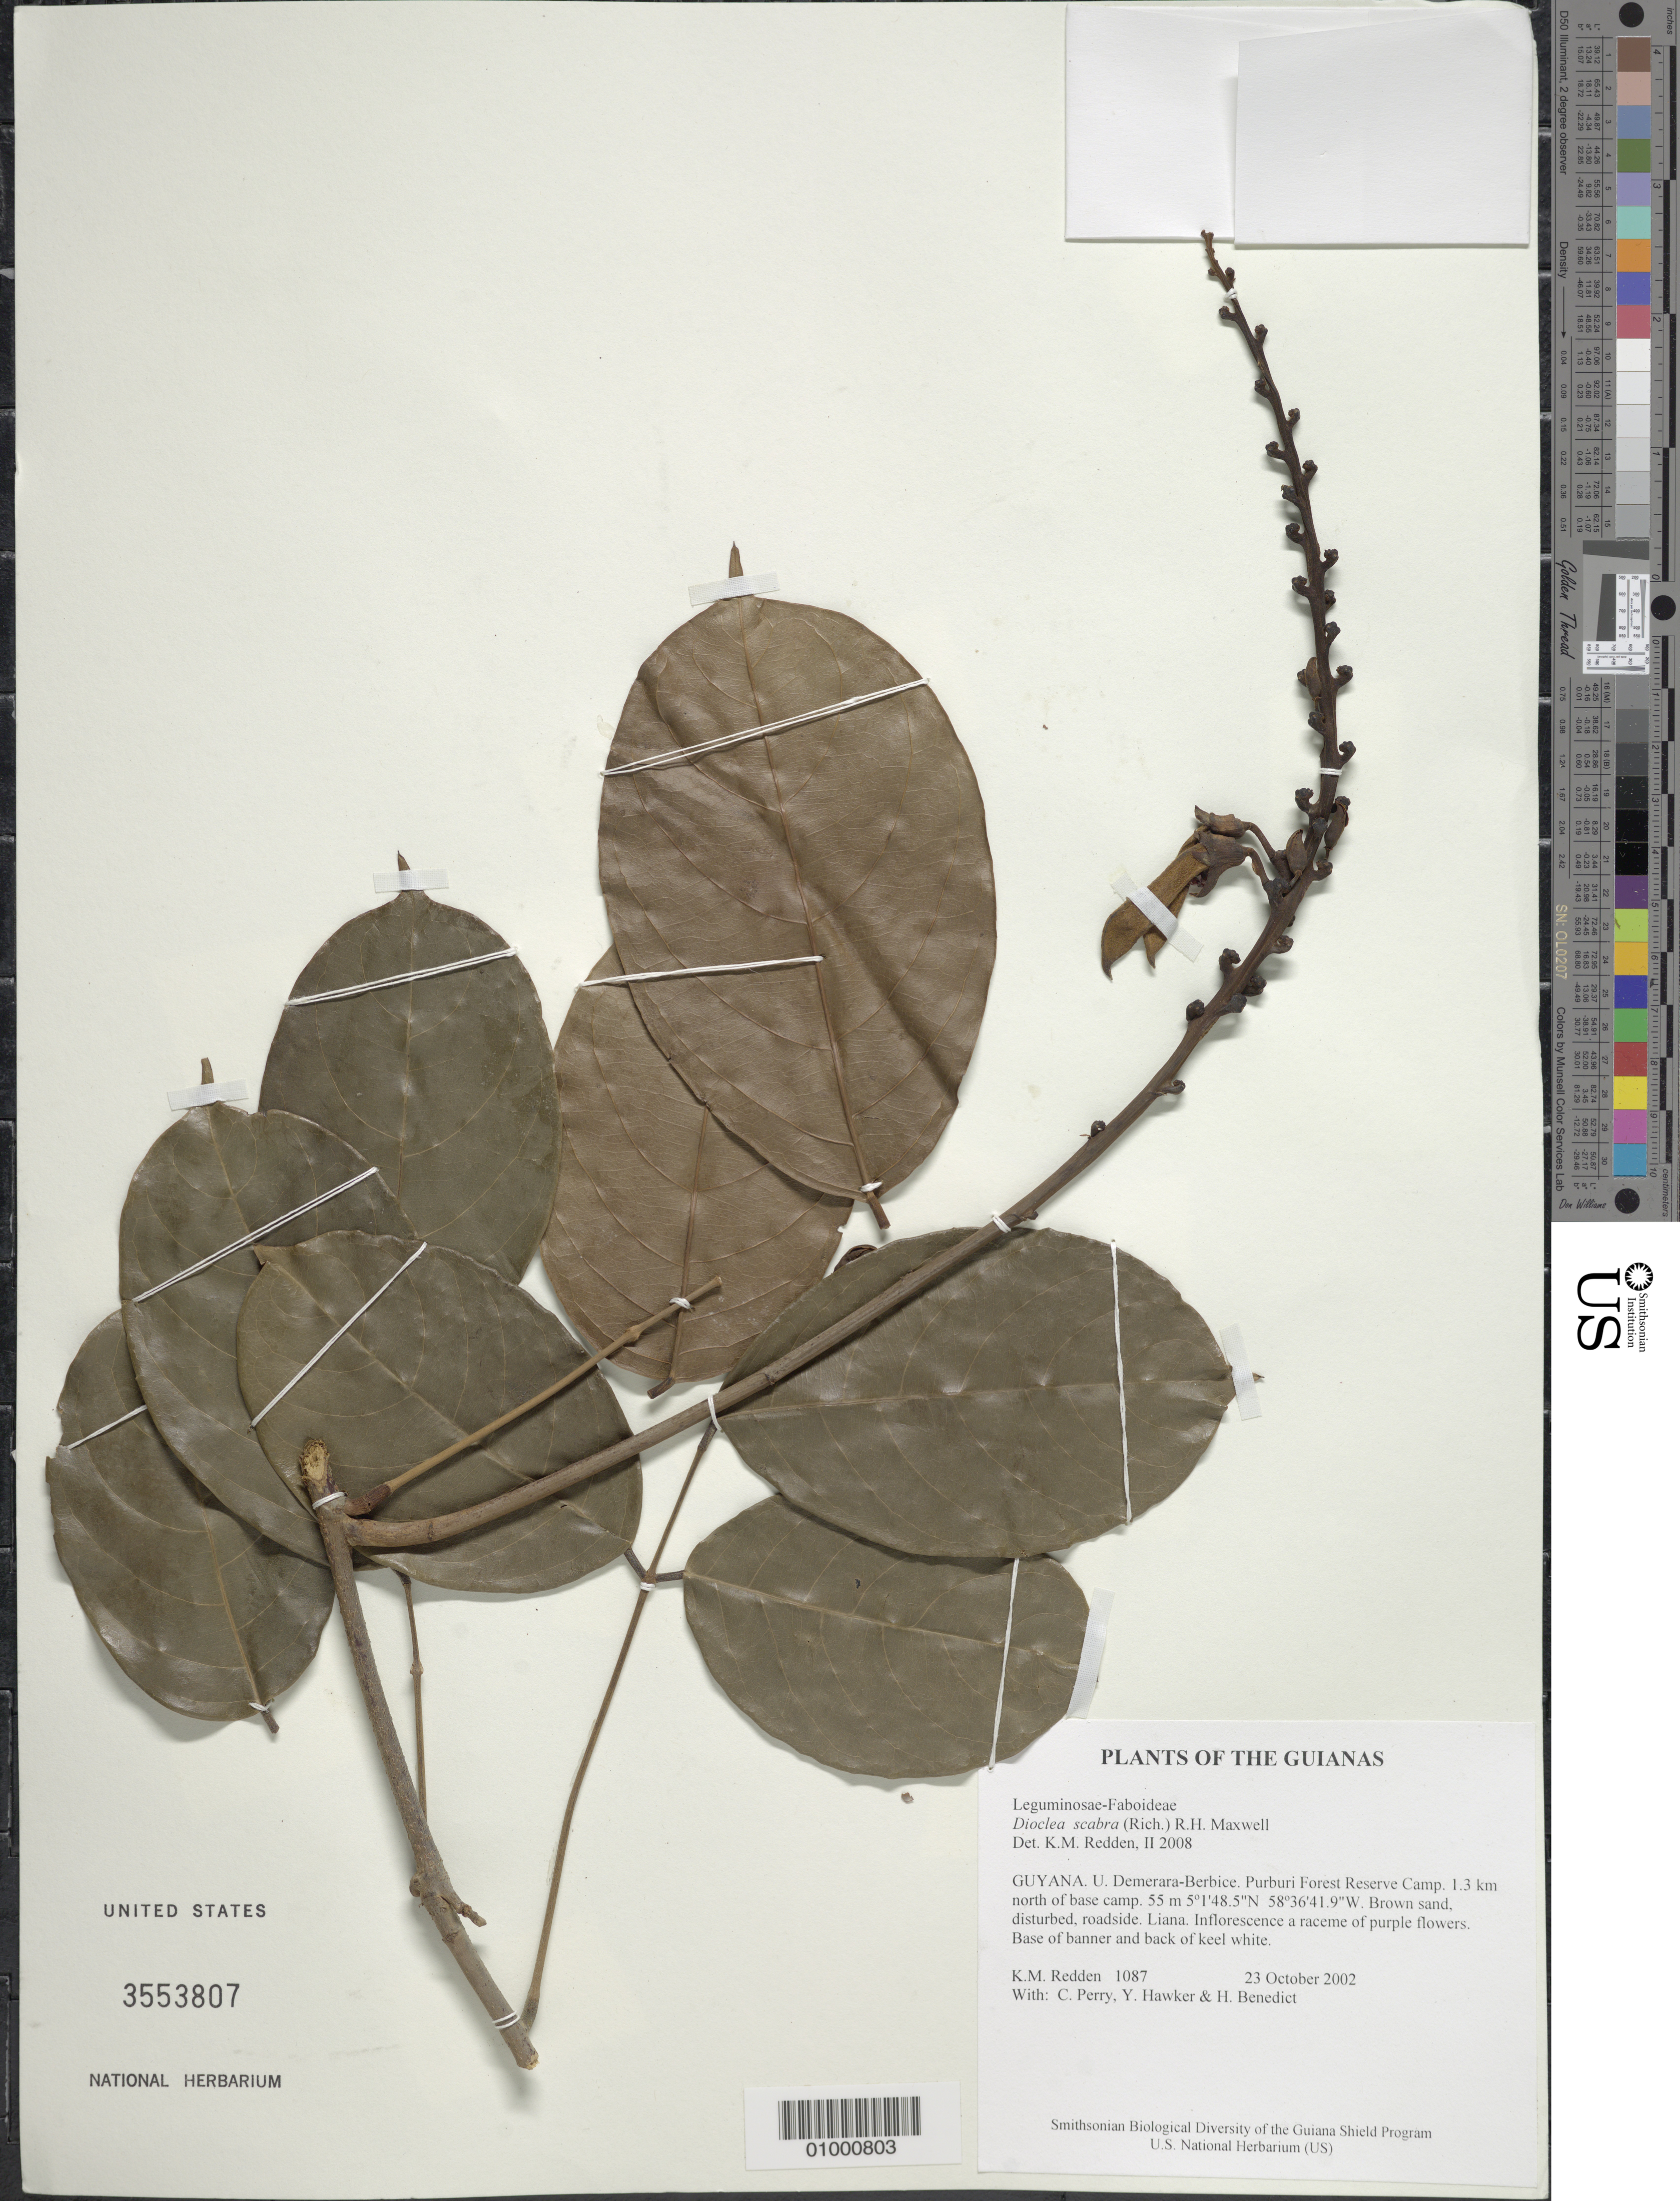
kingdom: Plantae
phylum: Tracheophyta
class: Magnoliopsida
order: Fabales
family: Fabaceae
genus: Macropsychanthus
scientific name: Macropsychanthus scaber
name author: (Rich.) L.P. Queiroz & Snak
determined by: Strong, Mark T., (BOT), Smithsonian Institution - National Museum of Natural History (UNITED STATES)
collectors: K. M. Redden, C. Perry, Y. Hawker & H. Benedict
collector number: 1087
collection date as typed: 23 October 2002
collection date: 2002-10-23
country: Guyana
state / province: U. Demerara-Berbice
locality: Purburi Forest Reserve Camp. 1.3 km north of base camp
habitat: Brown sand, disturbed, roadside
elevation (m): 55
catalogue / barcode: US 3553807